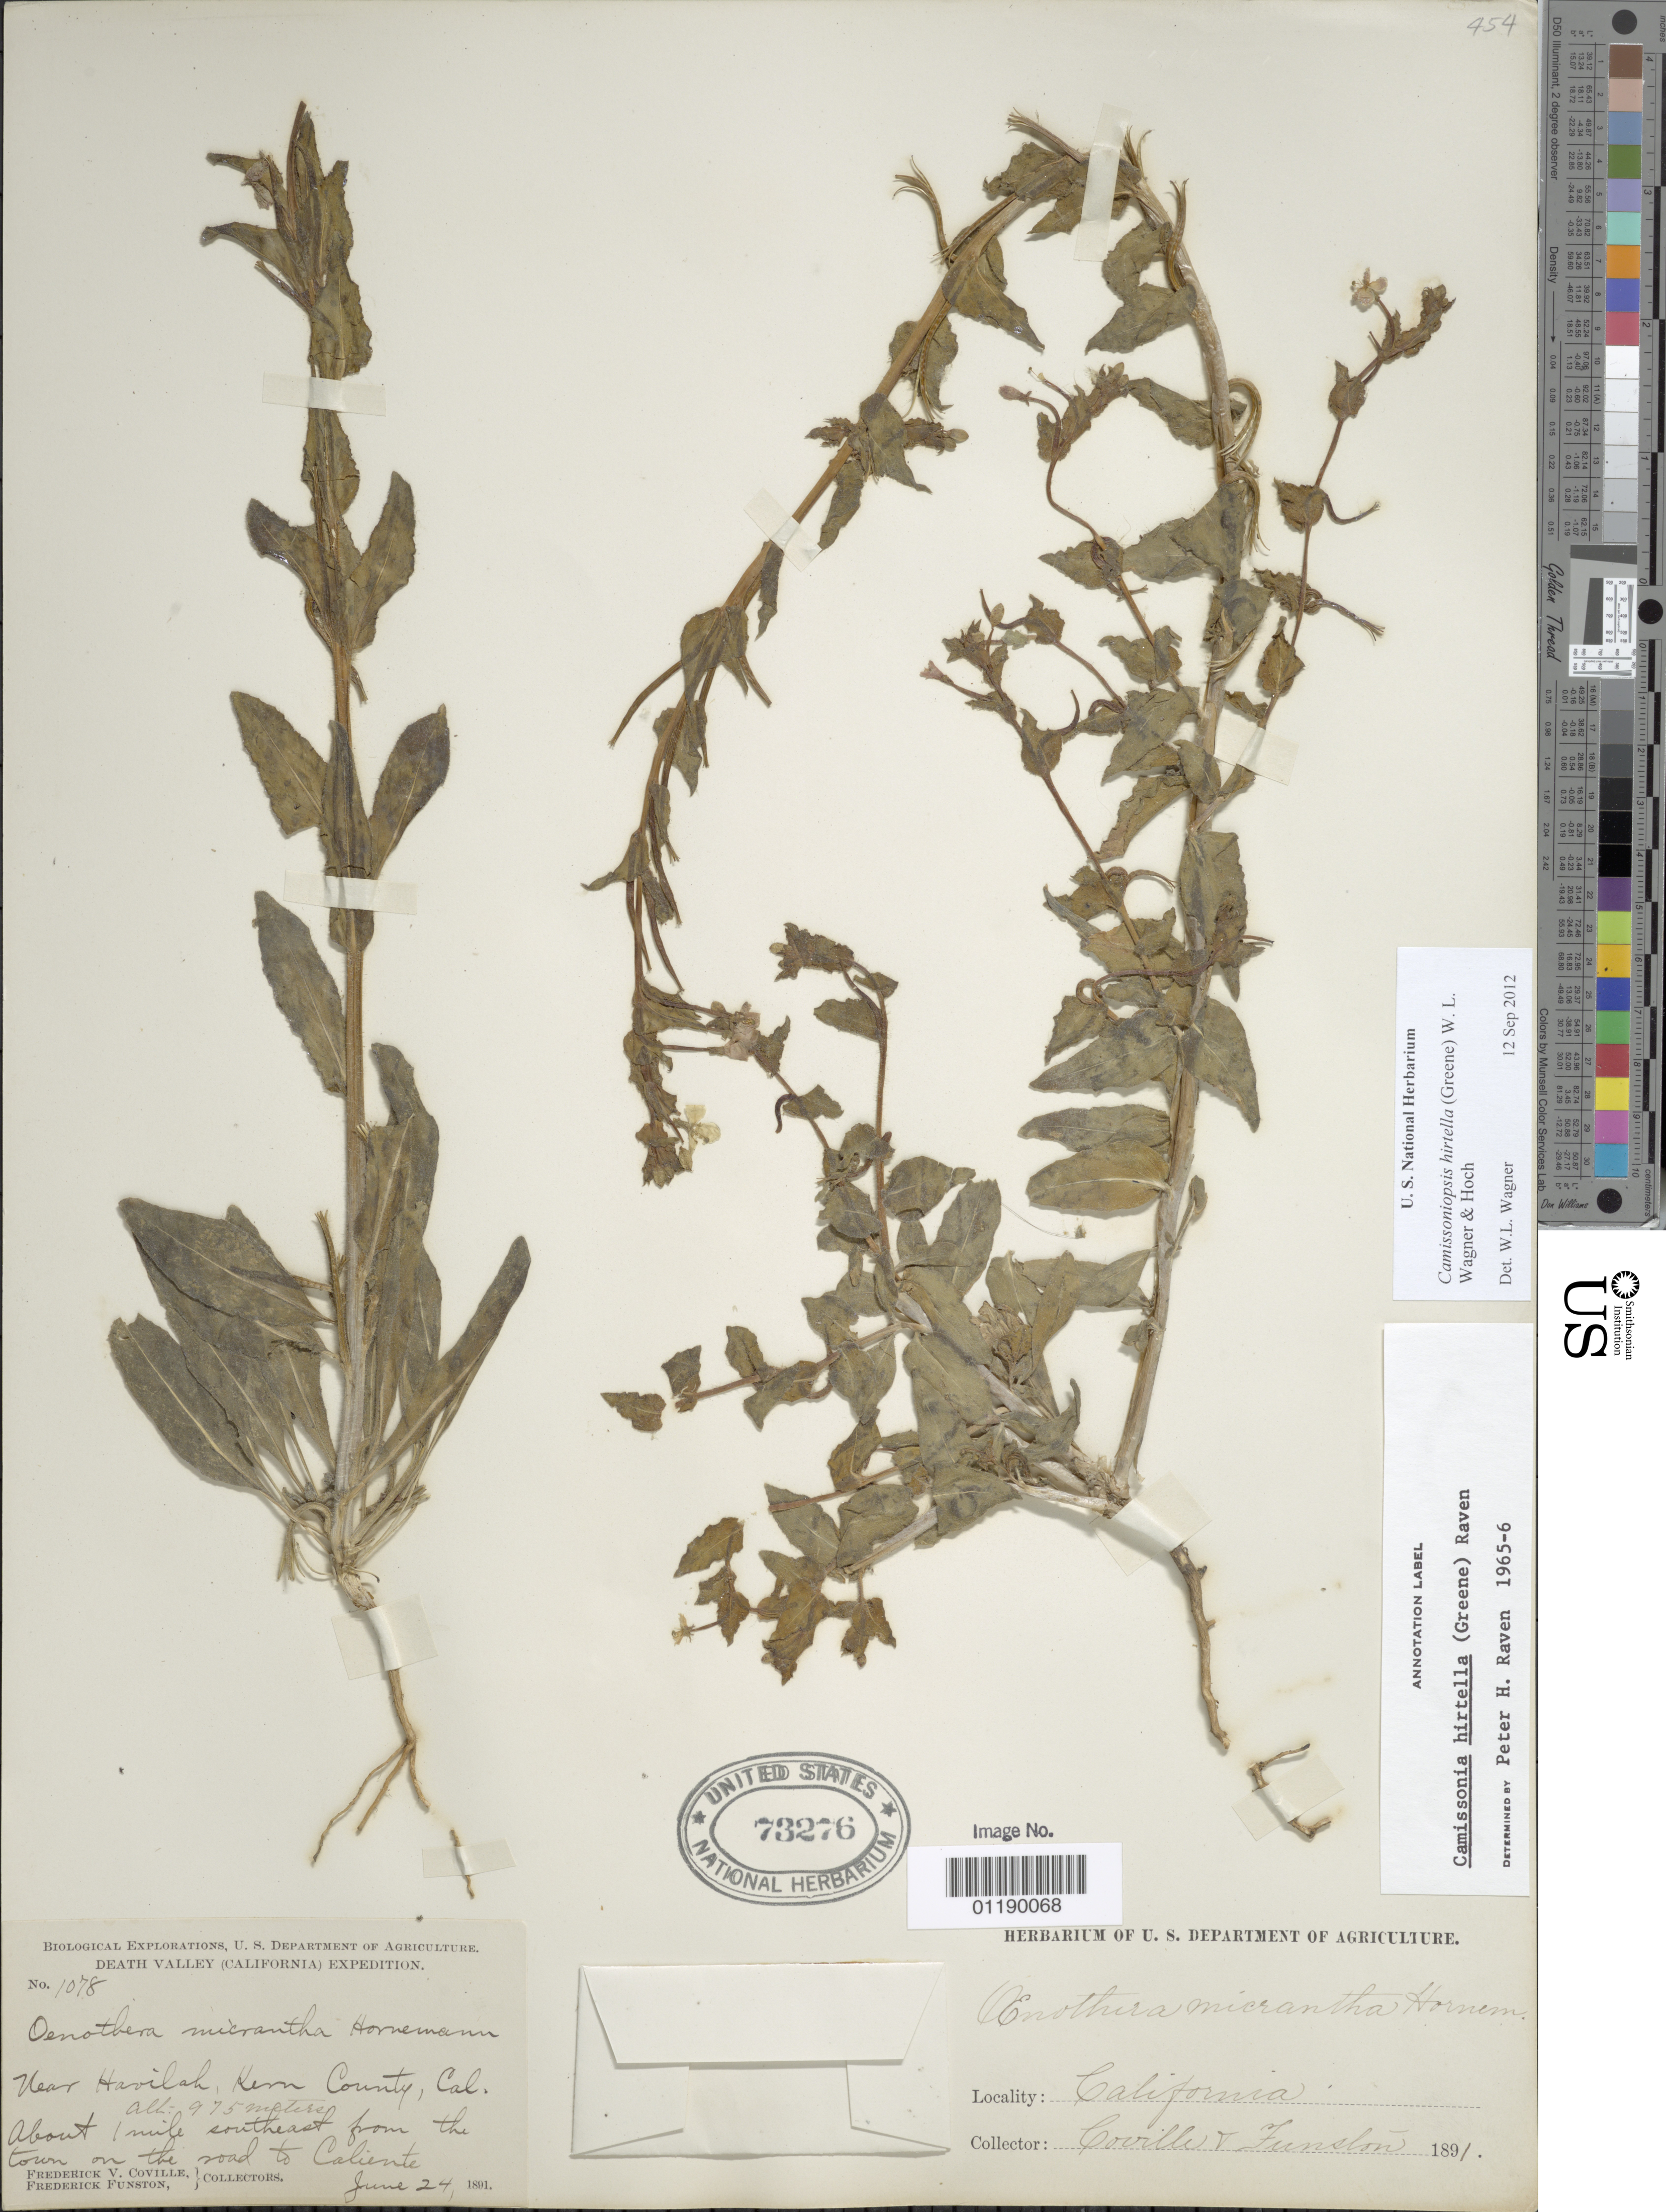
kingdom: Plantae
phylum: Tracheophyta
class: Magnoliopsida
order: Myrtales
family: Onagraceae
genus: Camissoniopsis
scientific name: Camissoniopsis hirtella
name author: (Greene) W.L. Wagner & Hoch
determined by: Wagner, W. L., (BOT), Smithsonian Institution - National Museum of Natural History (UNITED STATES)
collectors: F. V. Coville & F. Funston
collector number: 1078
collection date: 1891-06-24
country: United States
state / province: California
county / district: Kern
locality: near Havilah, about 1 mile southeast from the town, on the road to Caliente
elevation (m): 975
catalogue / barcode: US 73276